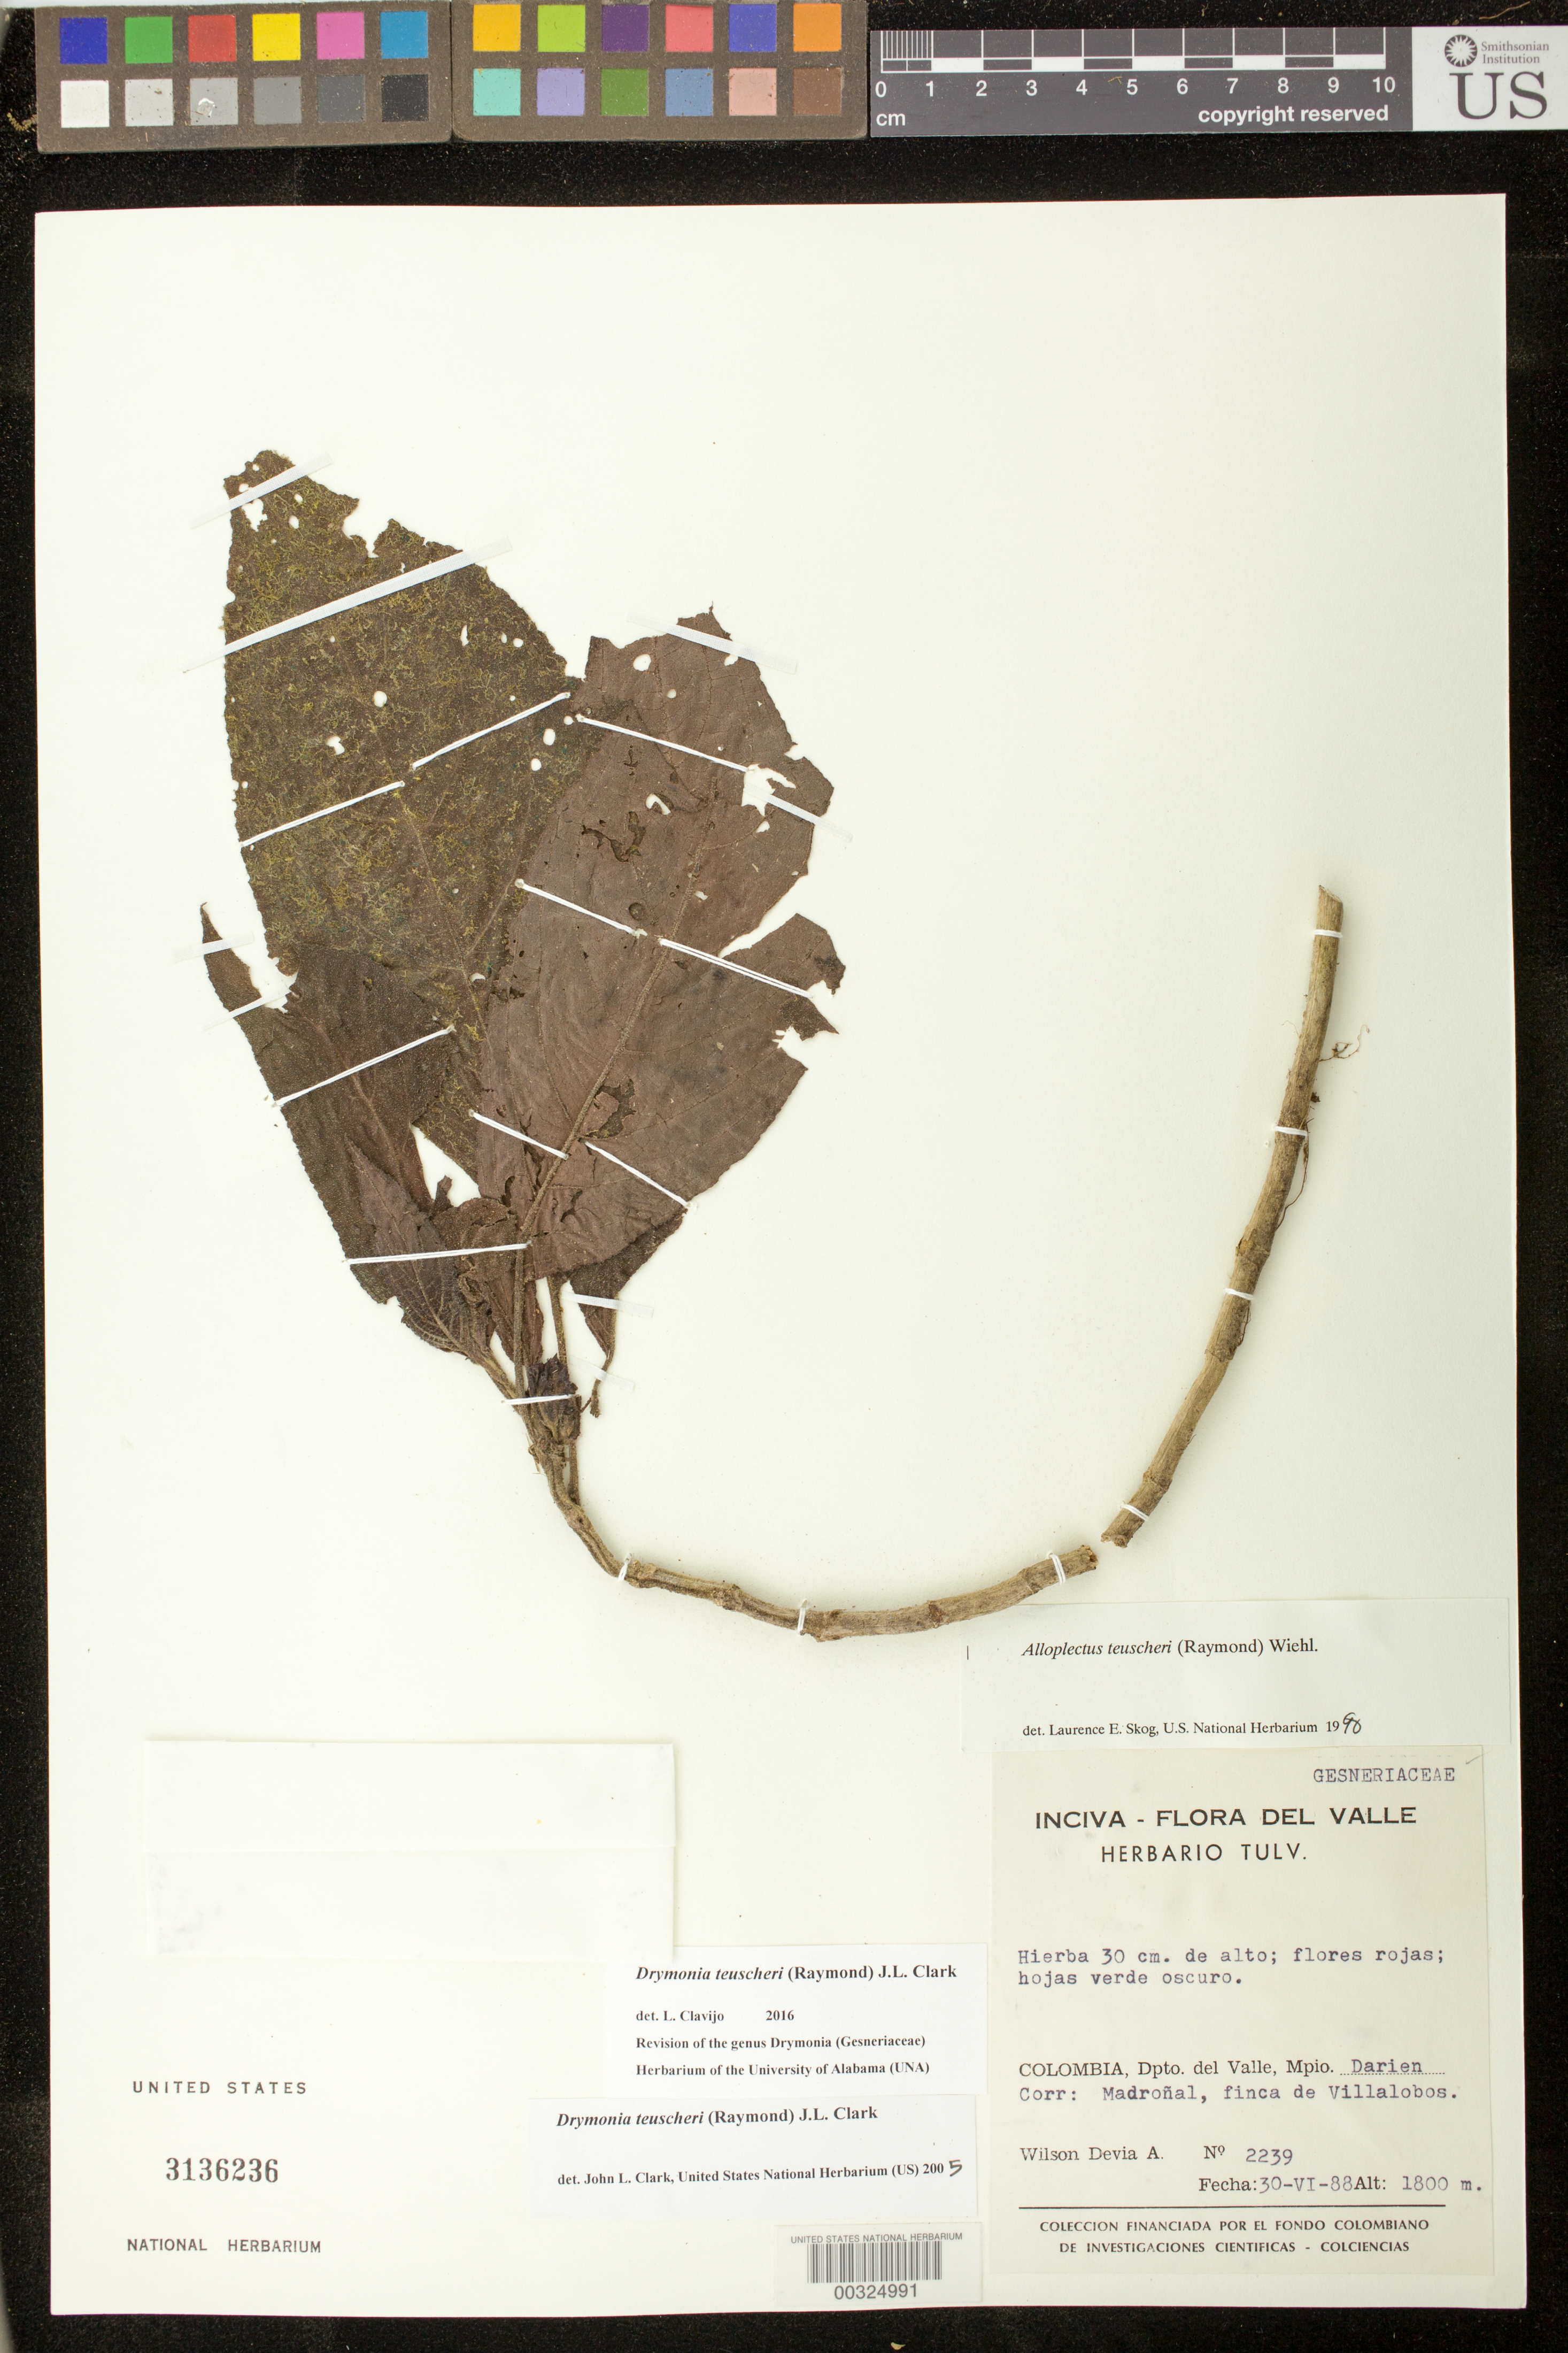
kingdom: Plantae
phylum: Tracheophyta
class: Magnoliopsida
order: Lamiales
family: Gesneriaceae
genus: Drymonia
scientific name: Drymonia teuscheri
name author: (Raymond) J.L. Clark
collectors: W. Devia A.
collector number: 2239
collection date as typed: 30 Jun 1988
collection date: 1988-06-30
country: Colombia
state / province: Valle del Cauca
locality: Mpio. Darien, Corr. Madroñal, finca de Villalobos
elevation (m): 1800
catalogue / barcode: US 3136236